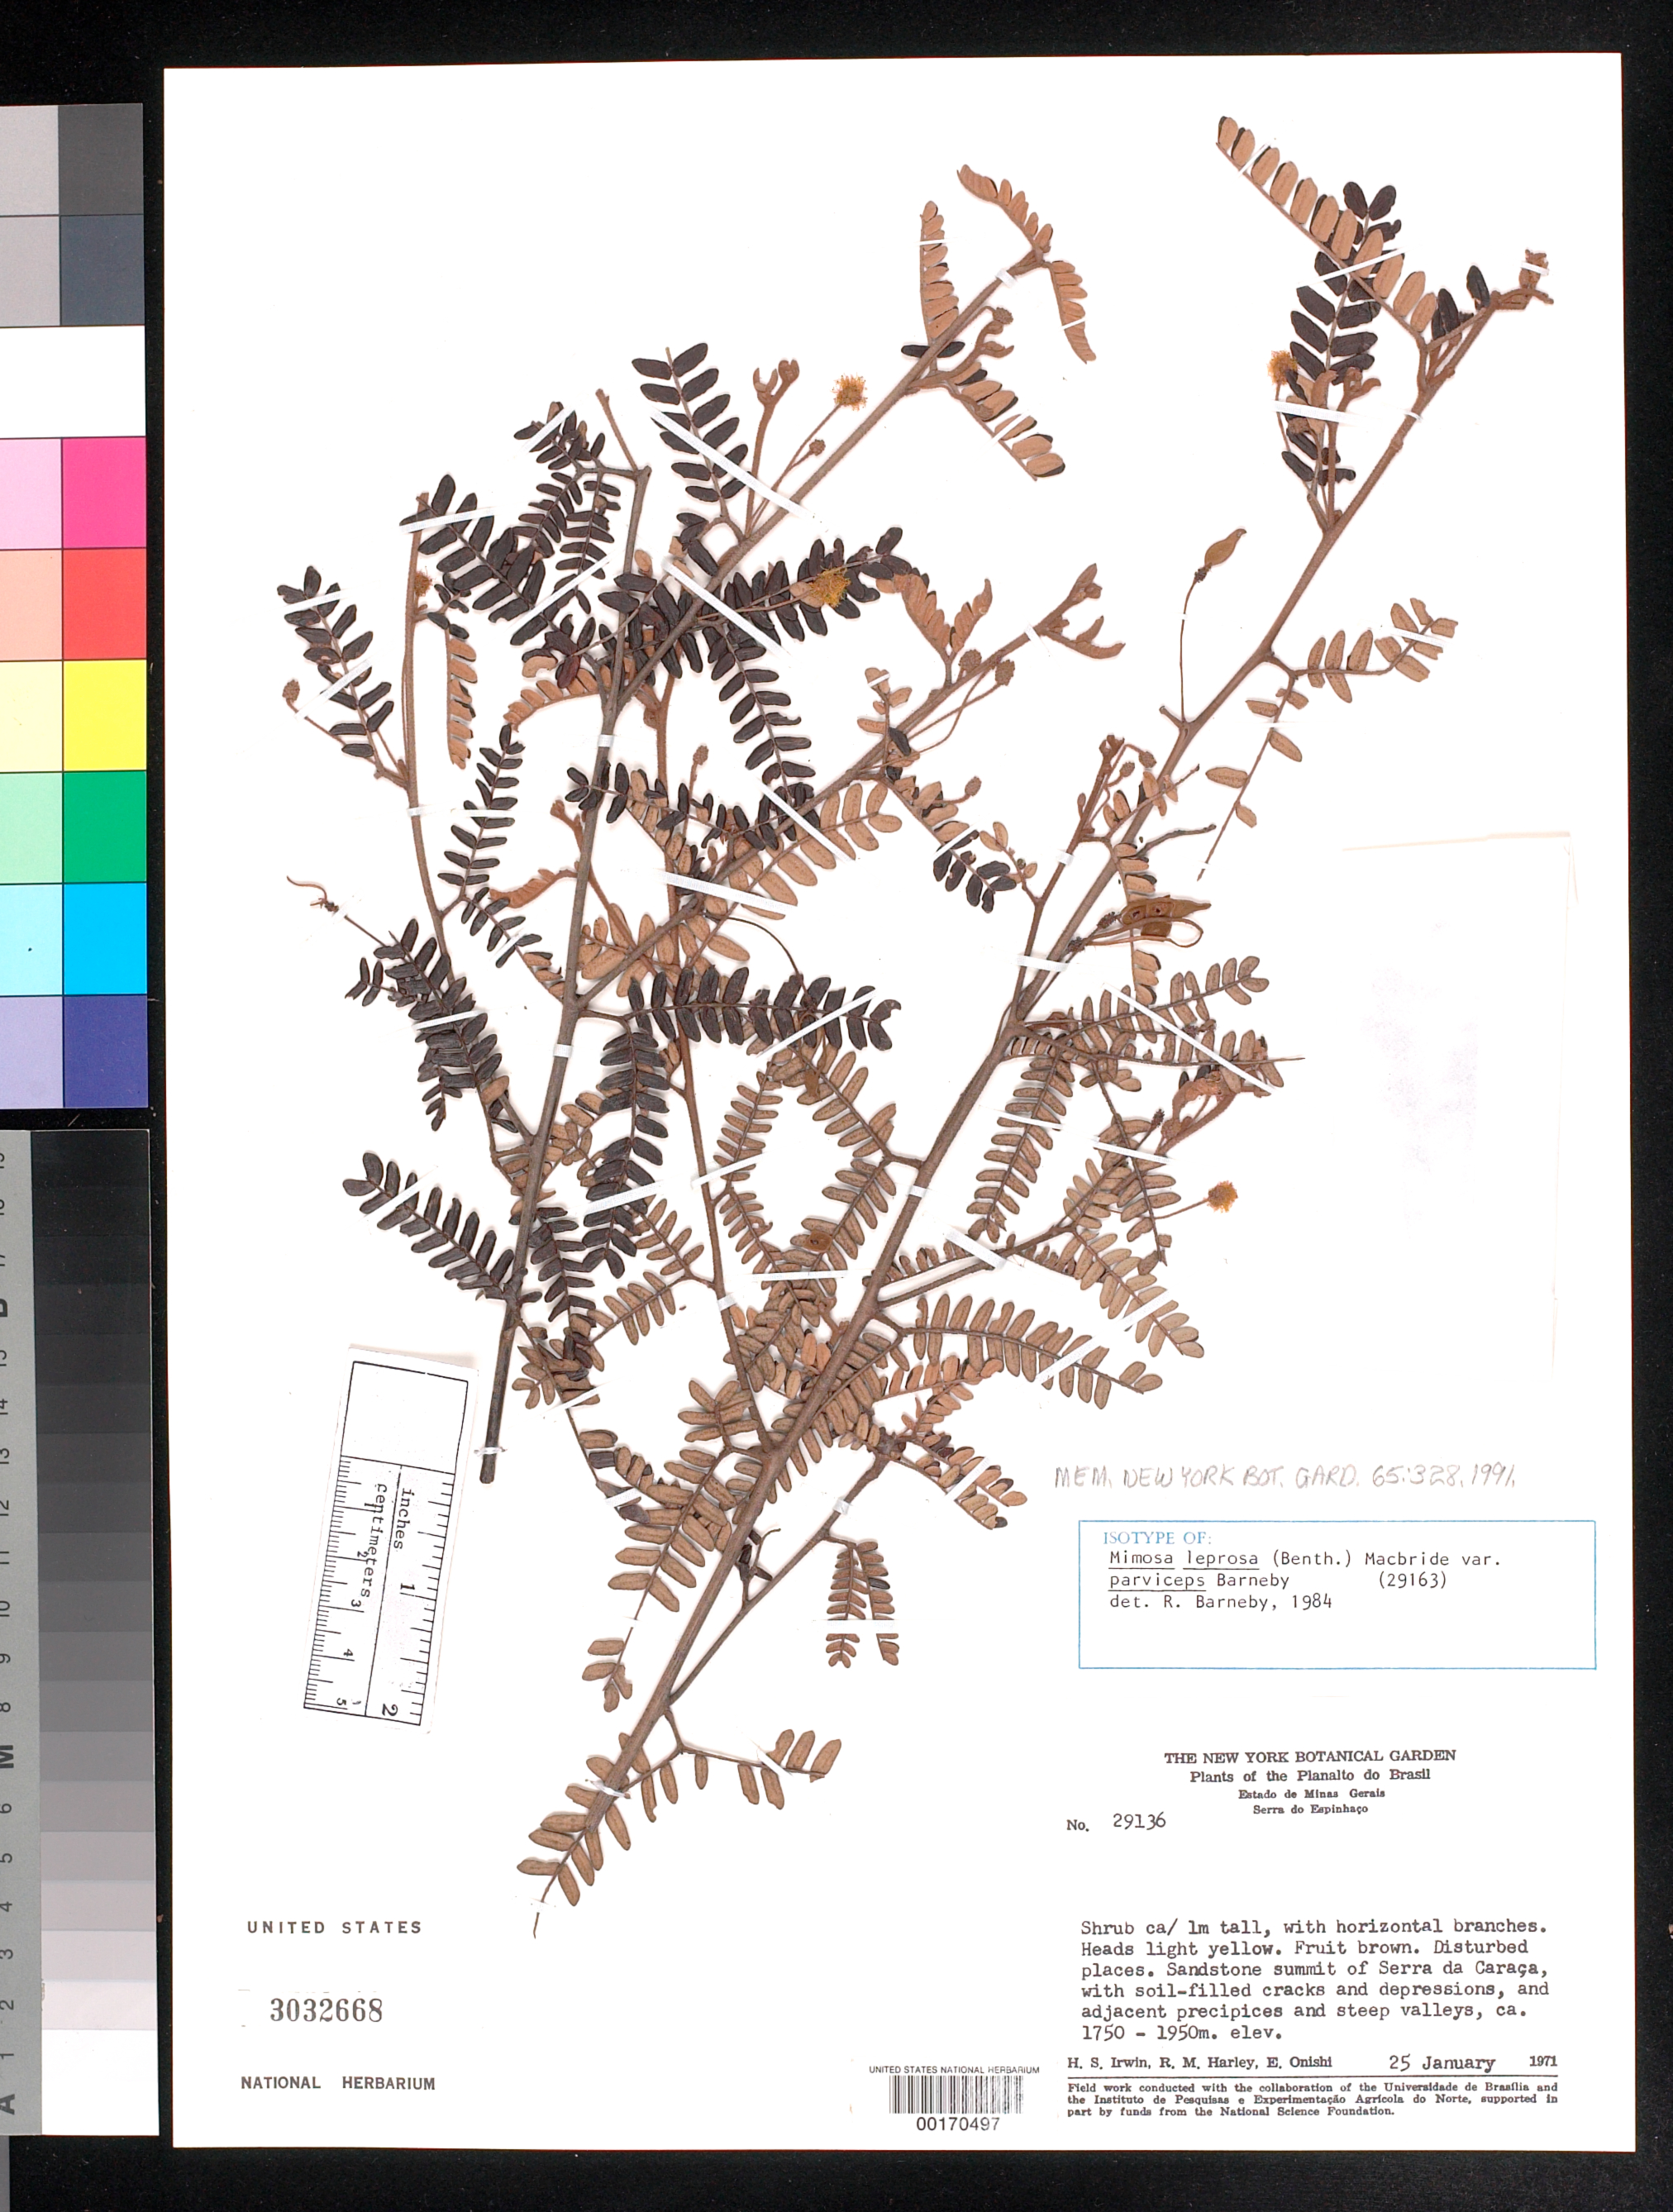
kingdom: Plantae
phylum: Tracheophyta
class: Magnoliopsida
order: Fabales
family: Fabaceae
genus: Mimosa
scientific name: Mimosa leprosa var. parviceps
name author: Barneby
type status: Isotype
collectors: H. Irwin, R. M. Harley & E. Onishi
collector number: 29136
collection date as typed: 25 Jan 1971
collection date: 1971-01-25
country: Brazil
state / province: Minas Gerais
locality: Serra do Espinhaco, summit of Caraca.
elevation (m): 1750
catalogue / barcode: US 3032668